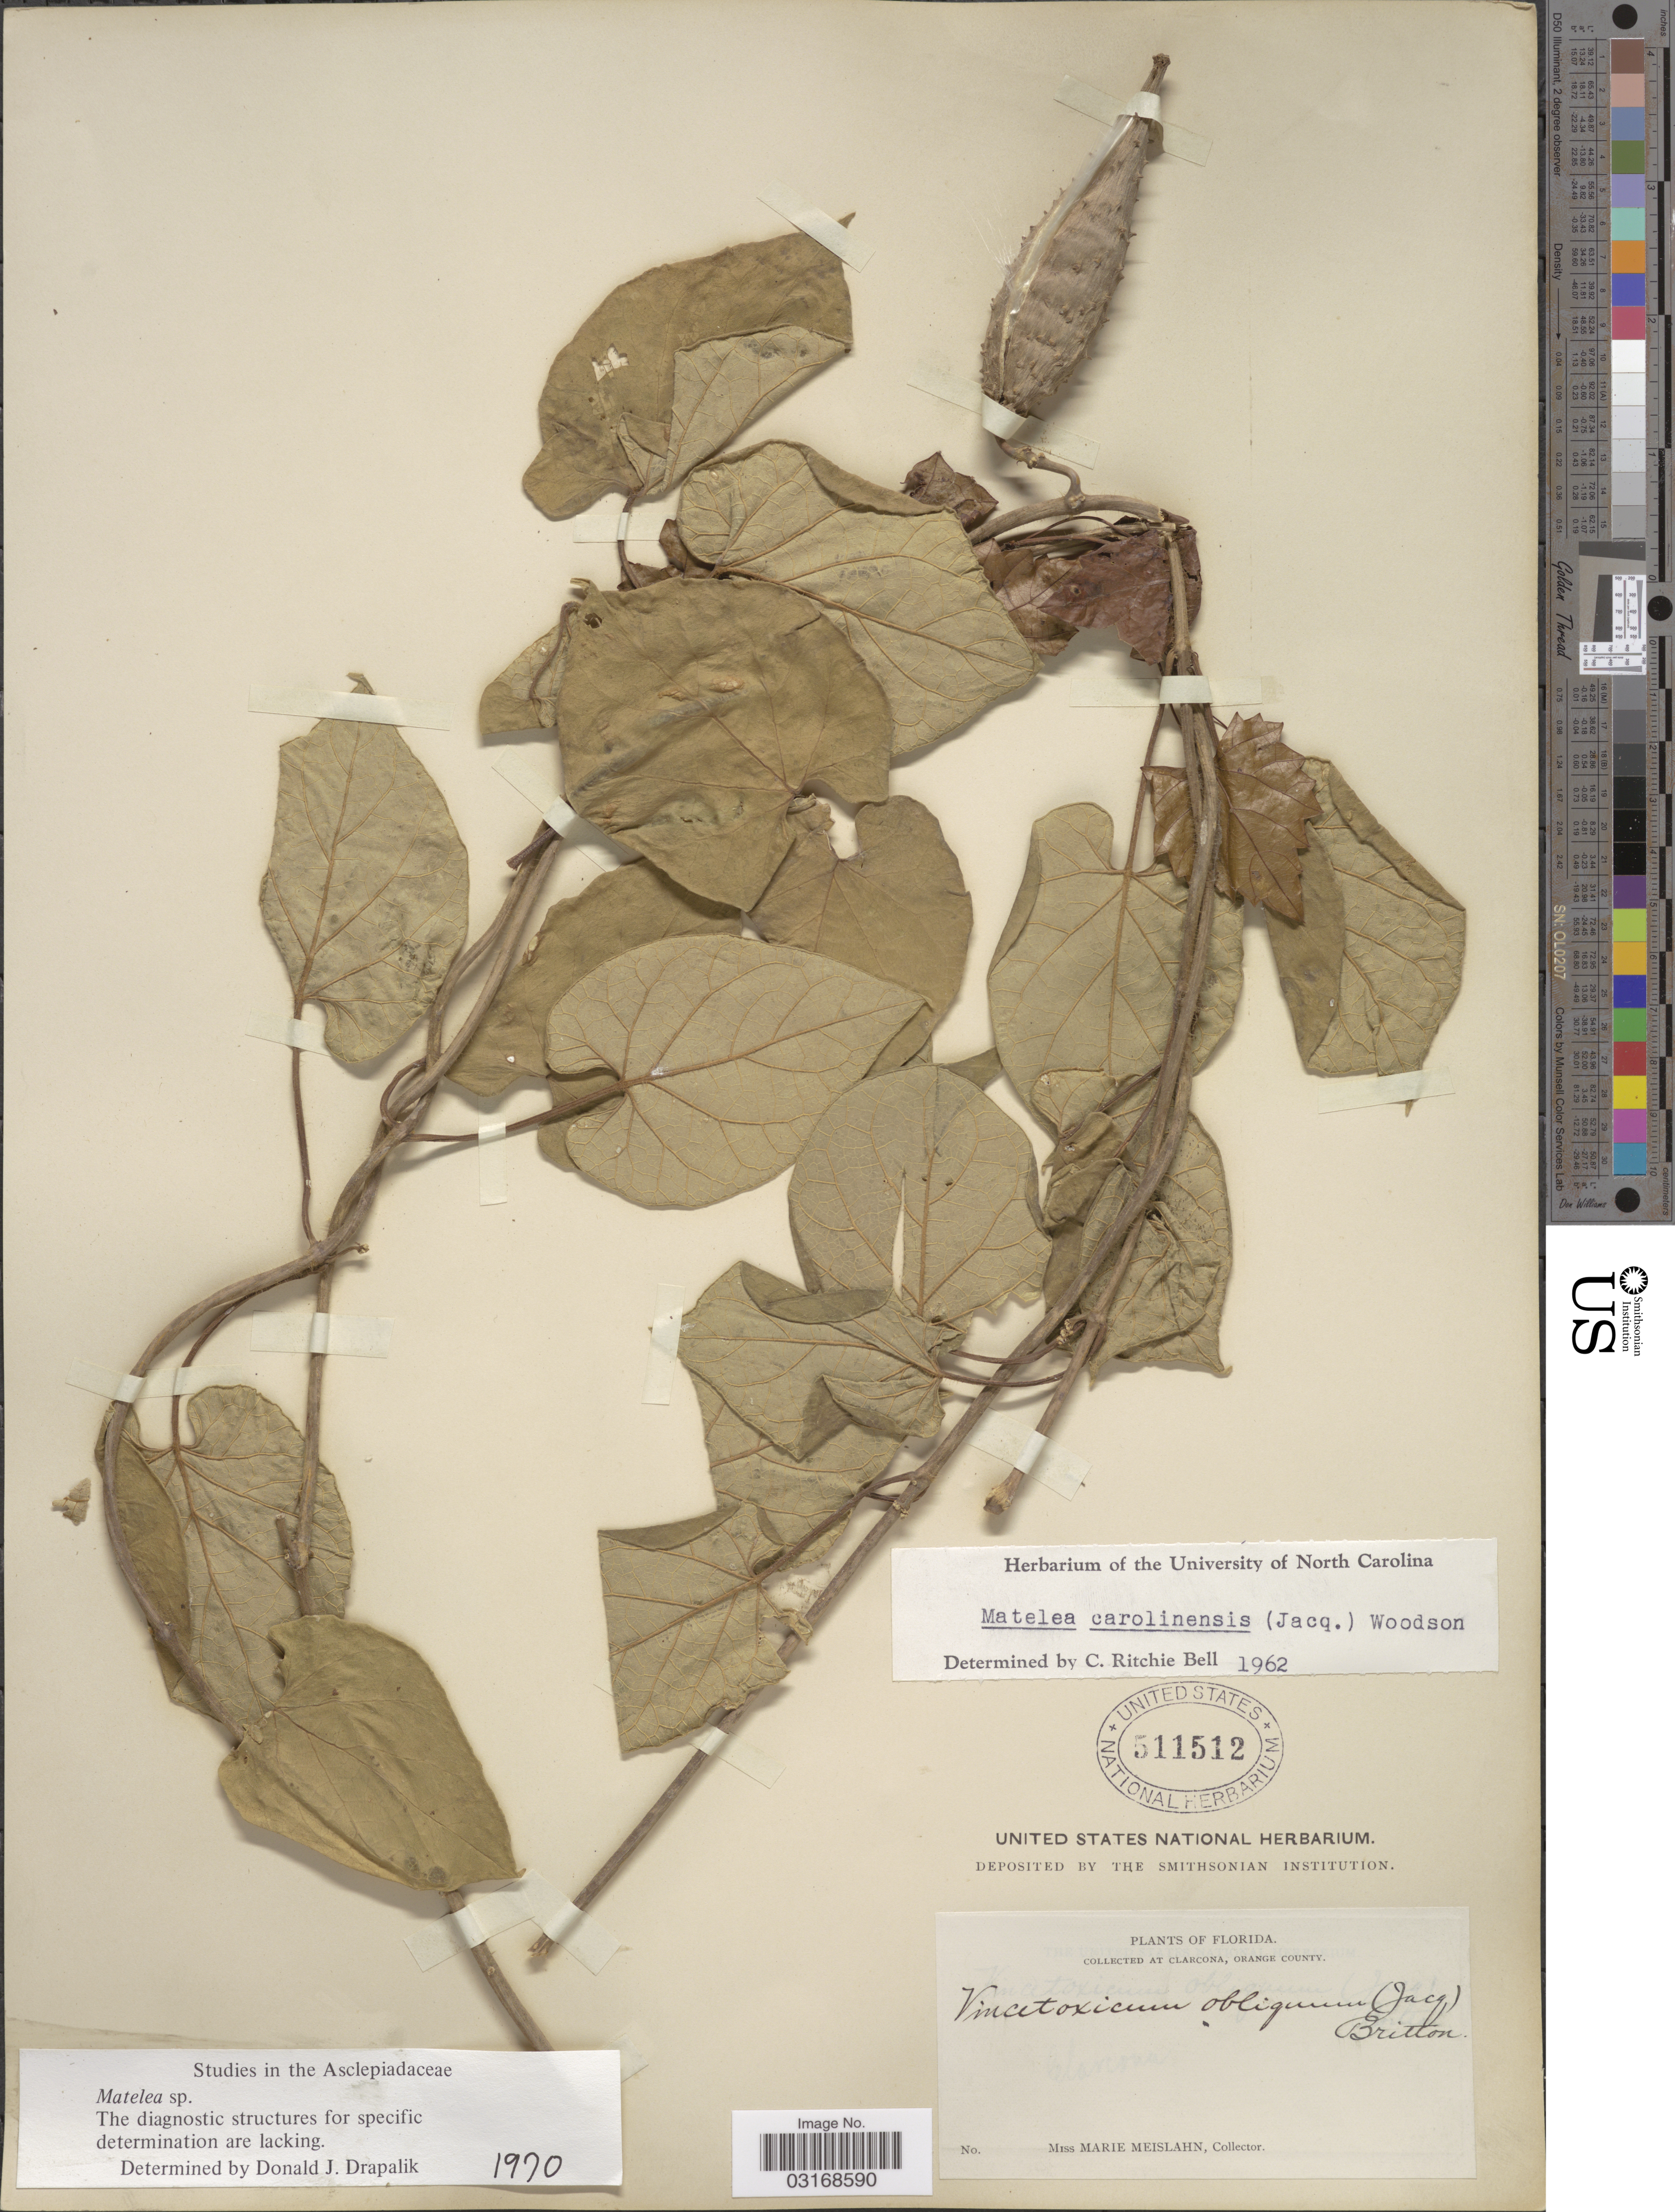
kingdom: Plantae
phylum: Tracheophyta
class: Magnoliopsida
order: Gentianales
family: Apocynaceae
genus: Matelea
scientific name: Matelea floridana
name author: (Vail) Woodson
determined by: Strong, Mark T., (BOT), Smithsonian Institution - National Museum of Natural History (UNITED STATES)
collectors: M. Meislahn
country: United States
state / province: Florida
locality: Clarcona, Orange County.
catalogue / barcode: US 511512